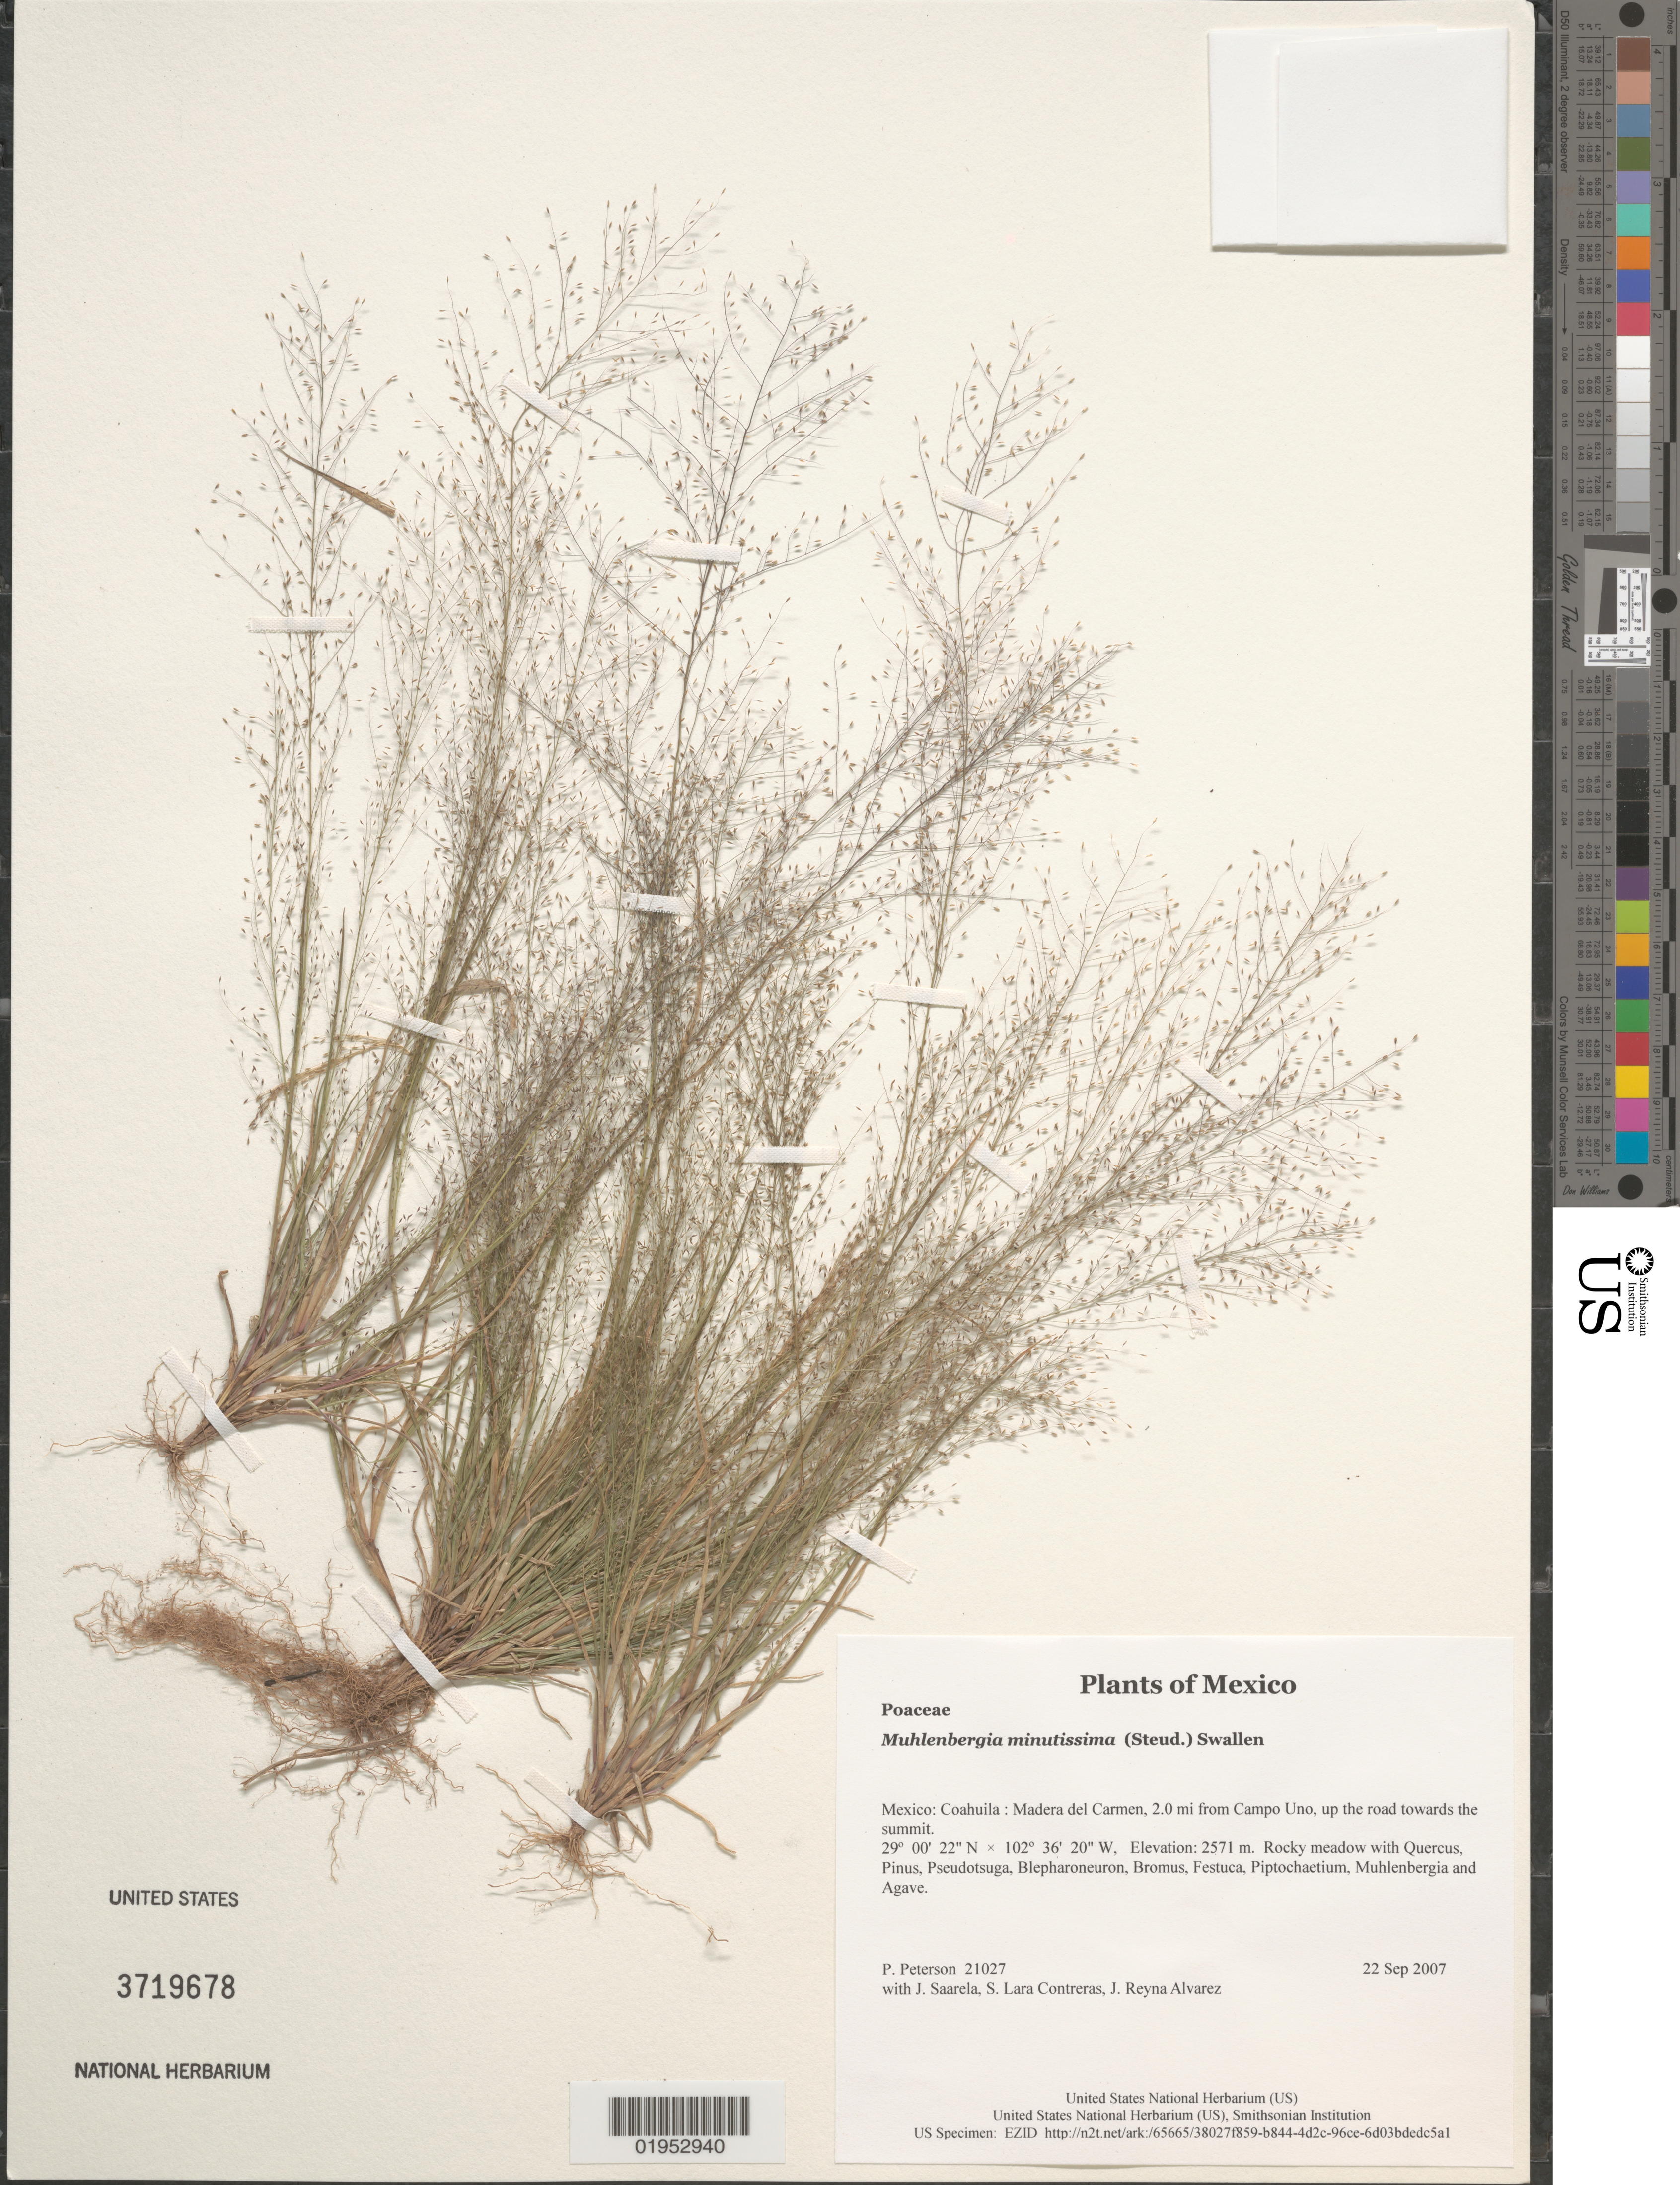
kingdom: Plantae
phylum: Tracheophyta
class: Liliopsida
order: Poales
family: Poaceae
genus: Muhlenbergia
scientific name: Muhlenbergia minutissima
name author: (Steud.) Swallen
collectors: P. M. Peterson, J. Saarela, S. Lara Contreras & J. Reyna Alvarez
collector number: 21027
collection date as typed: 22 Sep 2007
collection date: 2007-09-22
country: Mexico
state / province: Coahuila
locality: Madera del Carmen, 2.0 mi from Campo Uno, up the road towards the summit.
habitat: Rocky meadow with Quercus, Pinus, Pseudotsuga, Blepharoneuron, Bromus, Festuca, Piptochaetium, Muhlenbergia and Agave.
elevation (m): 2571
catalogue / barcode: US 3719678